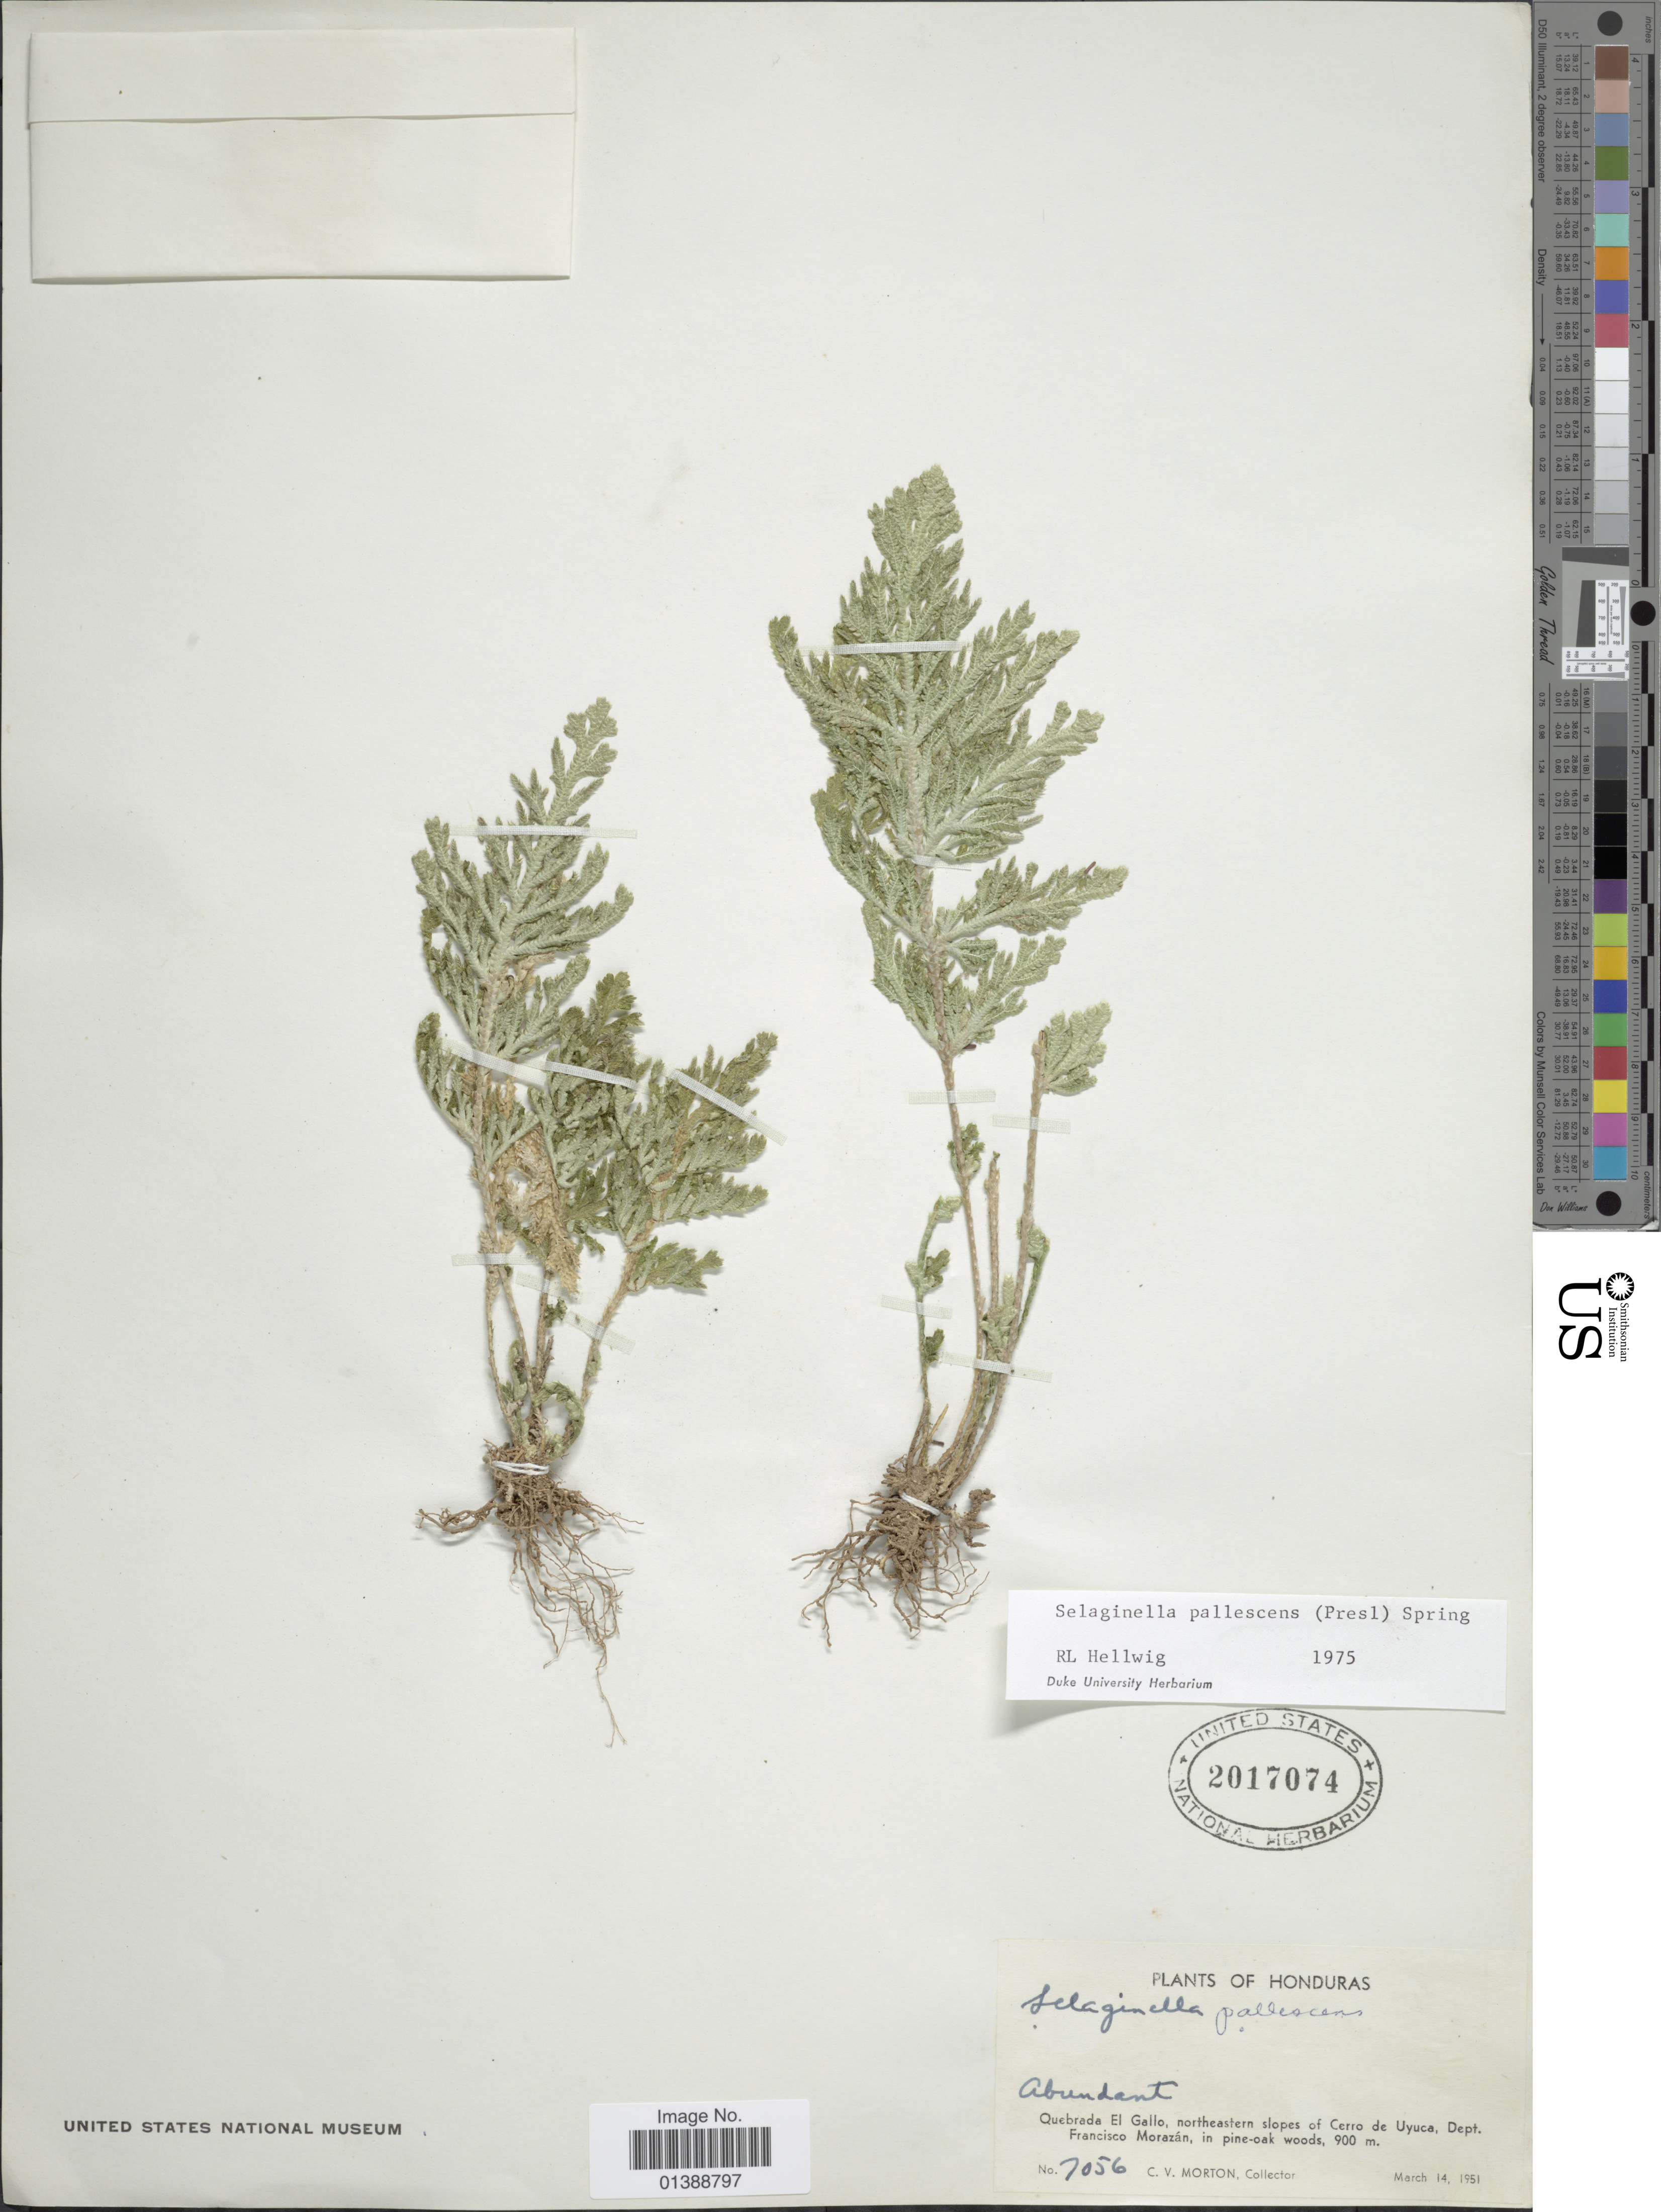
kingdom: Plantae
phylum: Tracheophyta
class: Lycopodiopsida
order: Selaginellales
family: Selaginellaceae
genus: Selaginella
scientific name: Selaginella pallescens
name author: (C. Presl) Spring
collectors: C. V. Morton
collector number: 7056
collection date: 1951-03-14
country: Honduras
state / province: Fco. Morazán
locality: Quebrada El gallo, northeastern slopes of Cerro de Uyuca,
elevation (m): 900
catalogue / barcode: US 2017074